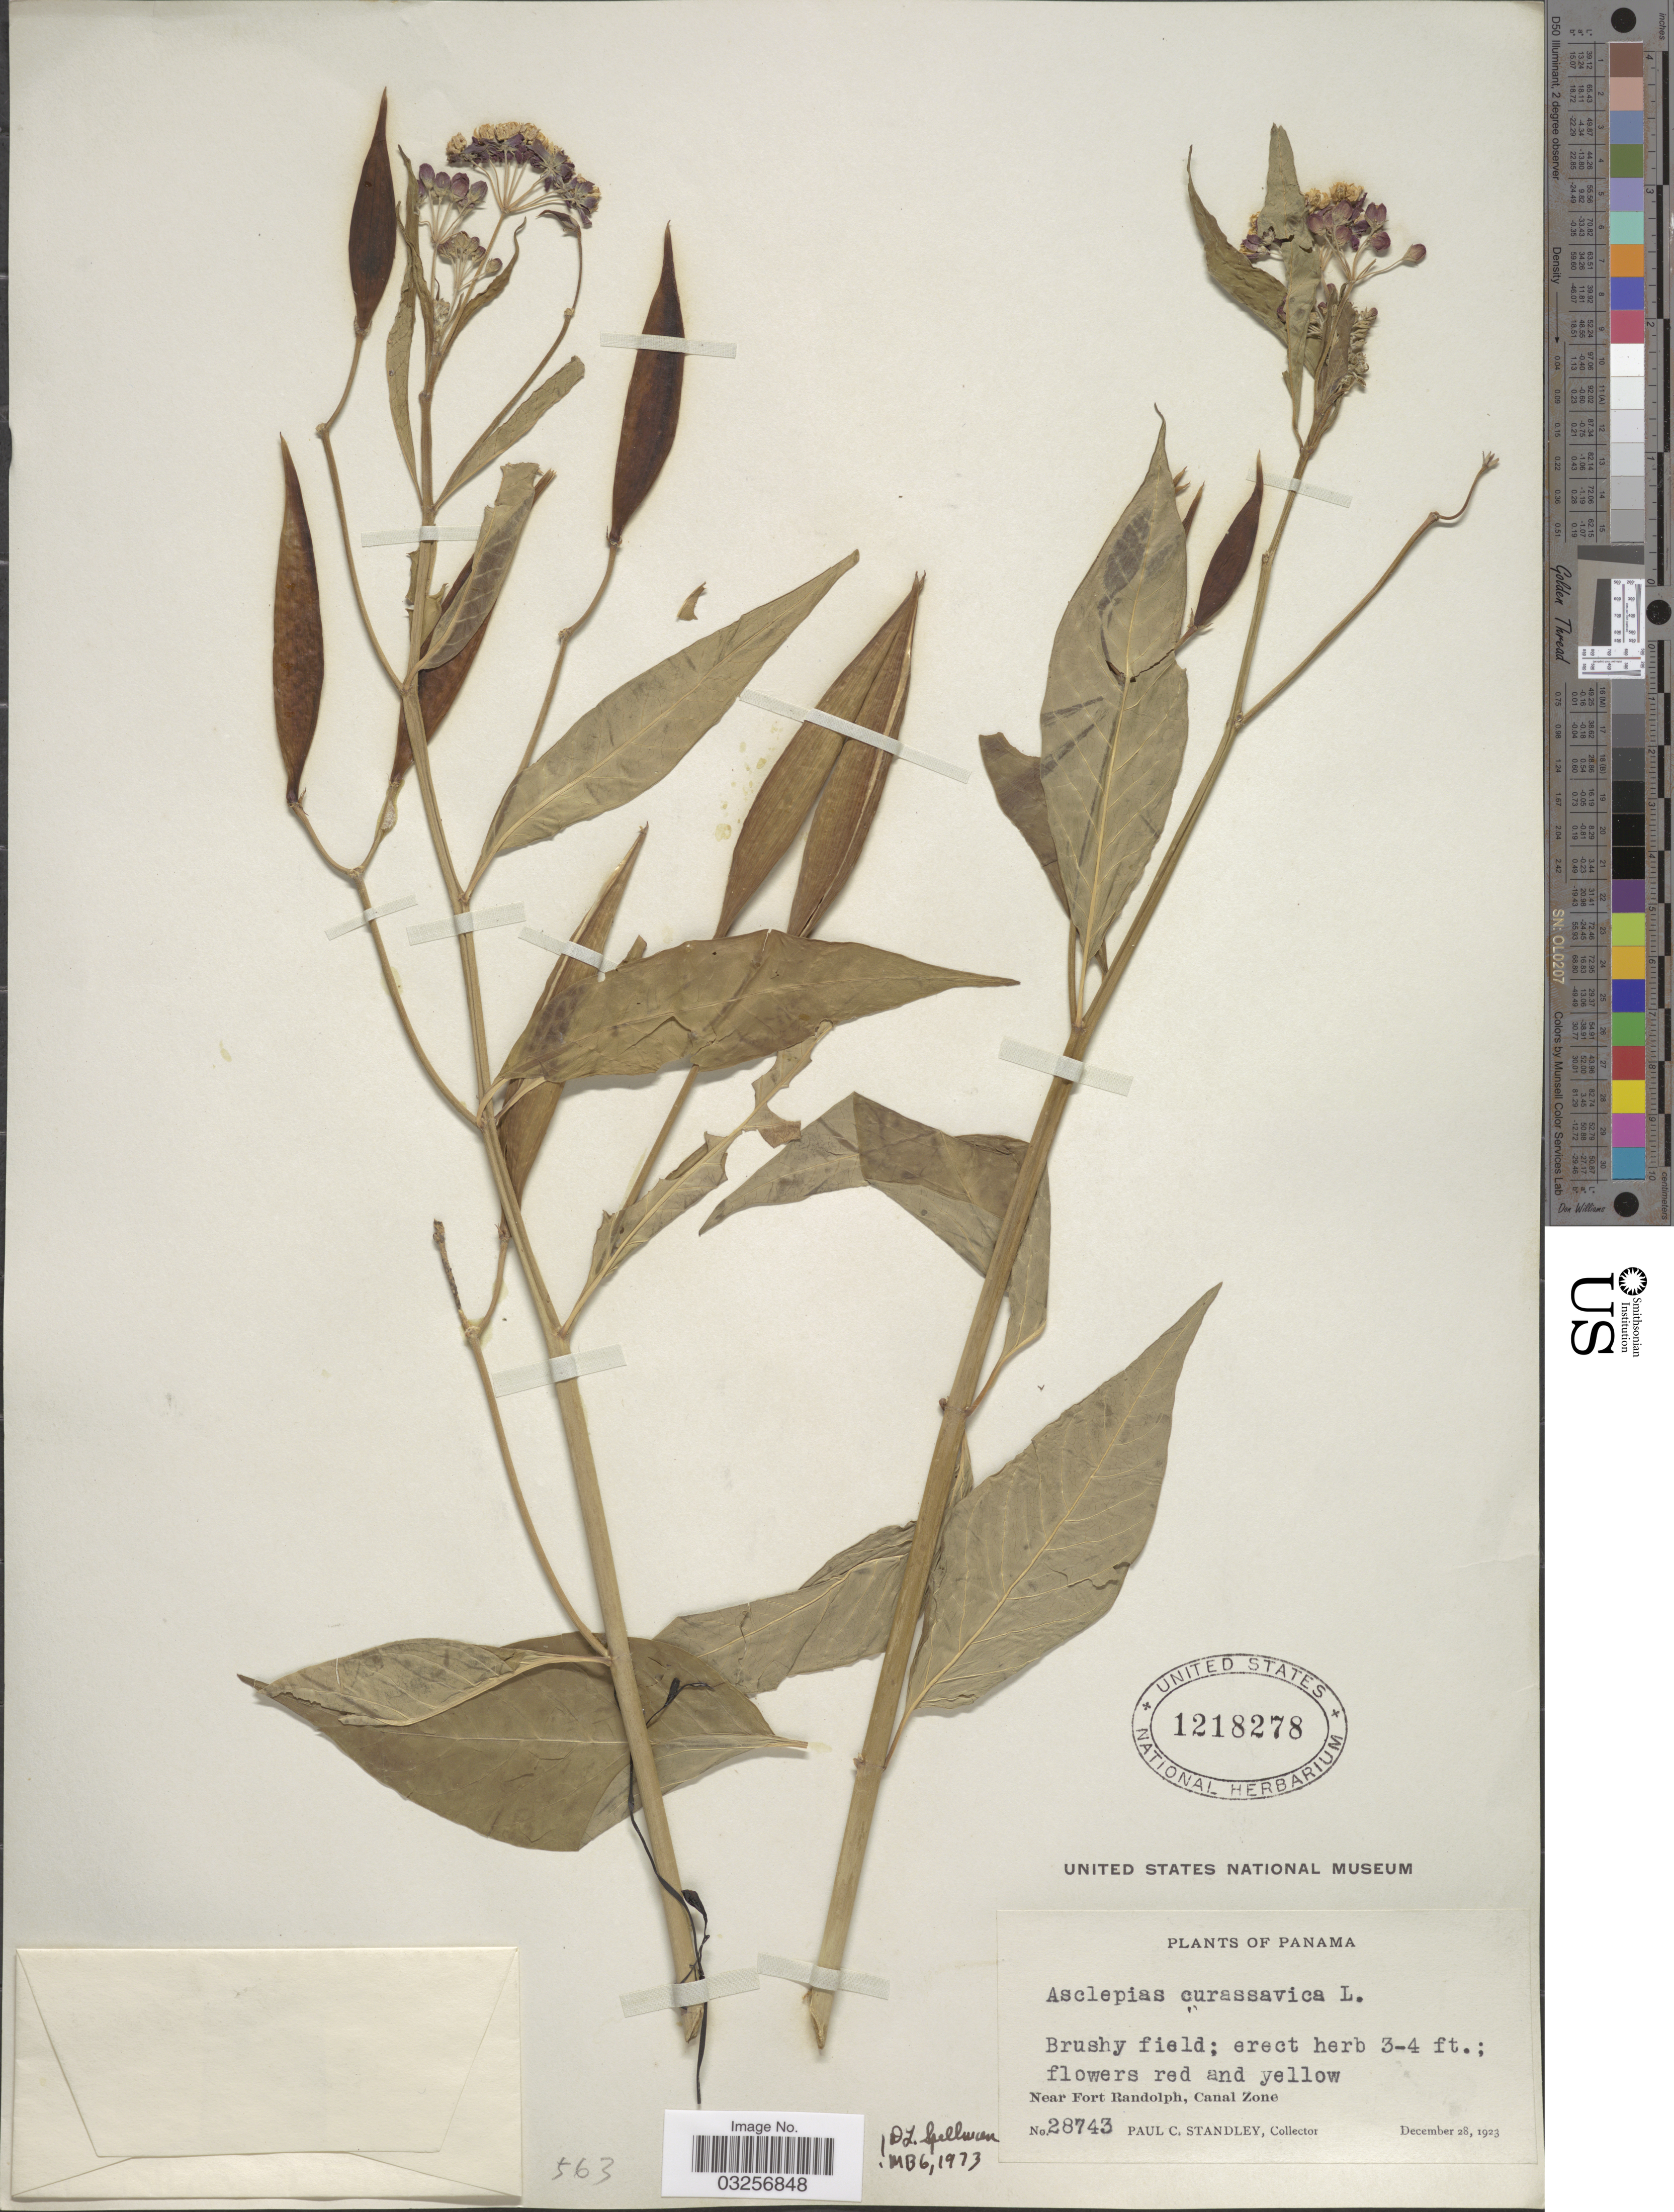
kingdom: Plantae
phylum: Tracheophyta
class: Magnoliopsida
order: Gentianales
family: Apocynaceae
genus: Asclepias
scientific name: Asclepias curassavica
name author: L.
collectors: P. C. Standley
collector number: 28743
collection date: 1923-12-28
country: Panama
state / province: Colón / Panamá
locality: Near Fort Randolph, Canal Zone.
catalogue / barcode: US 1218278